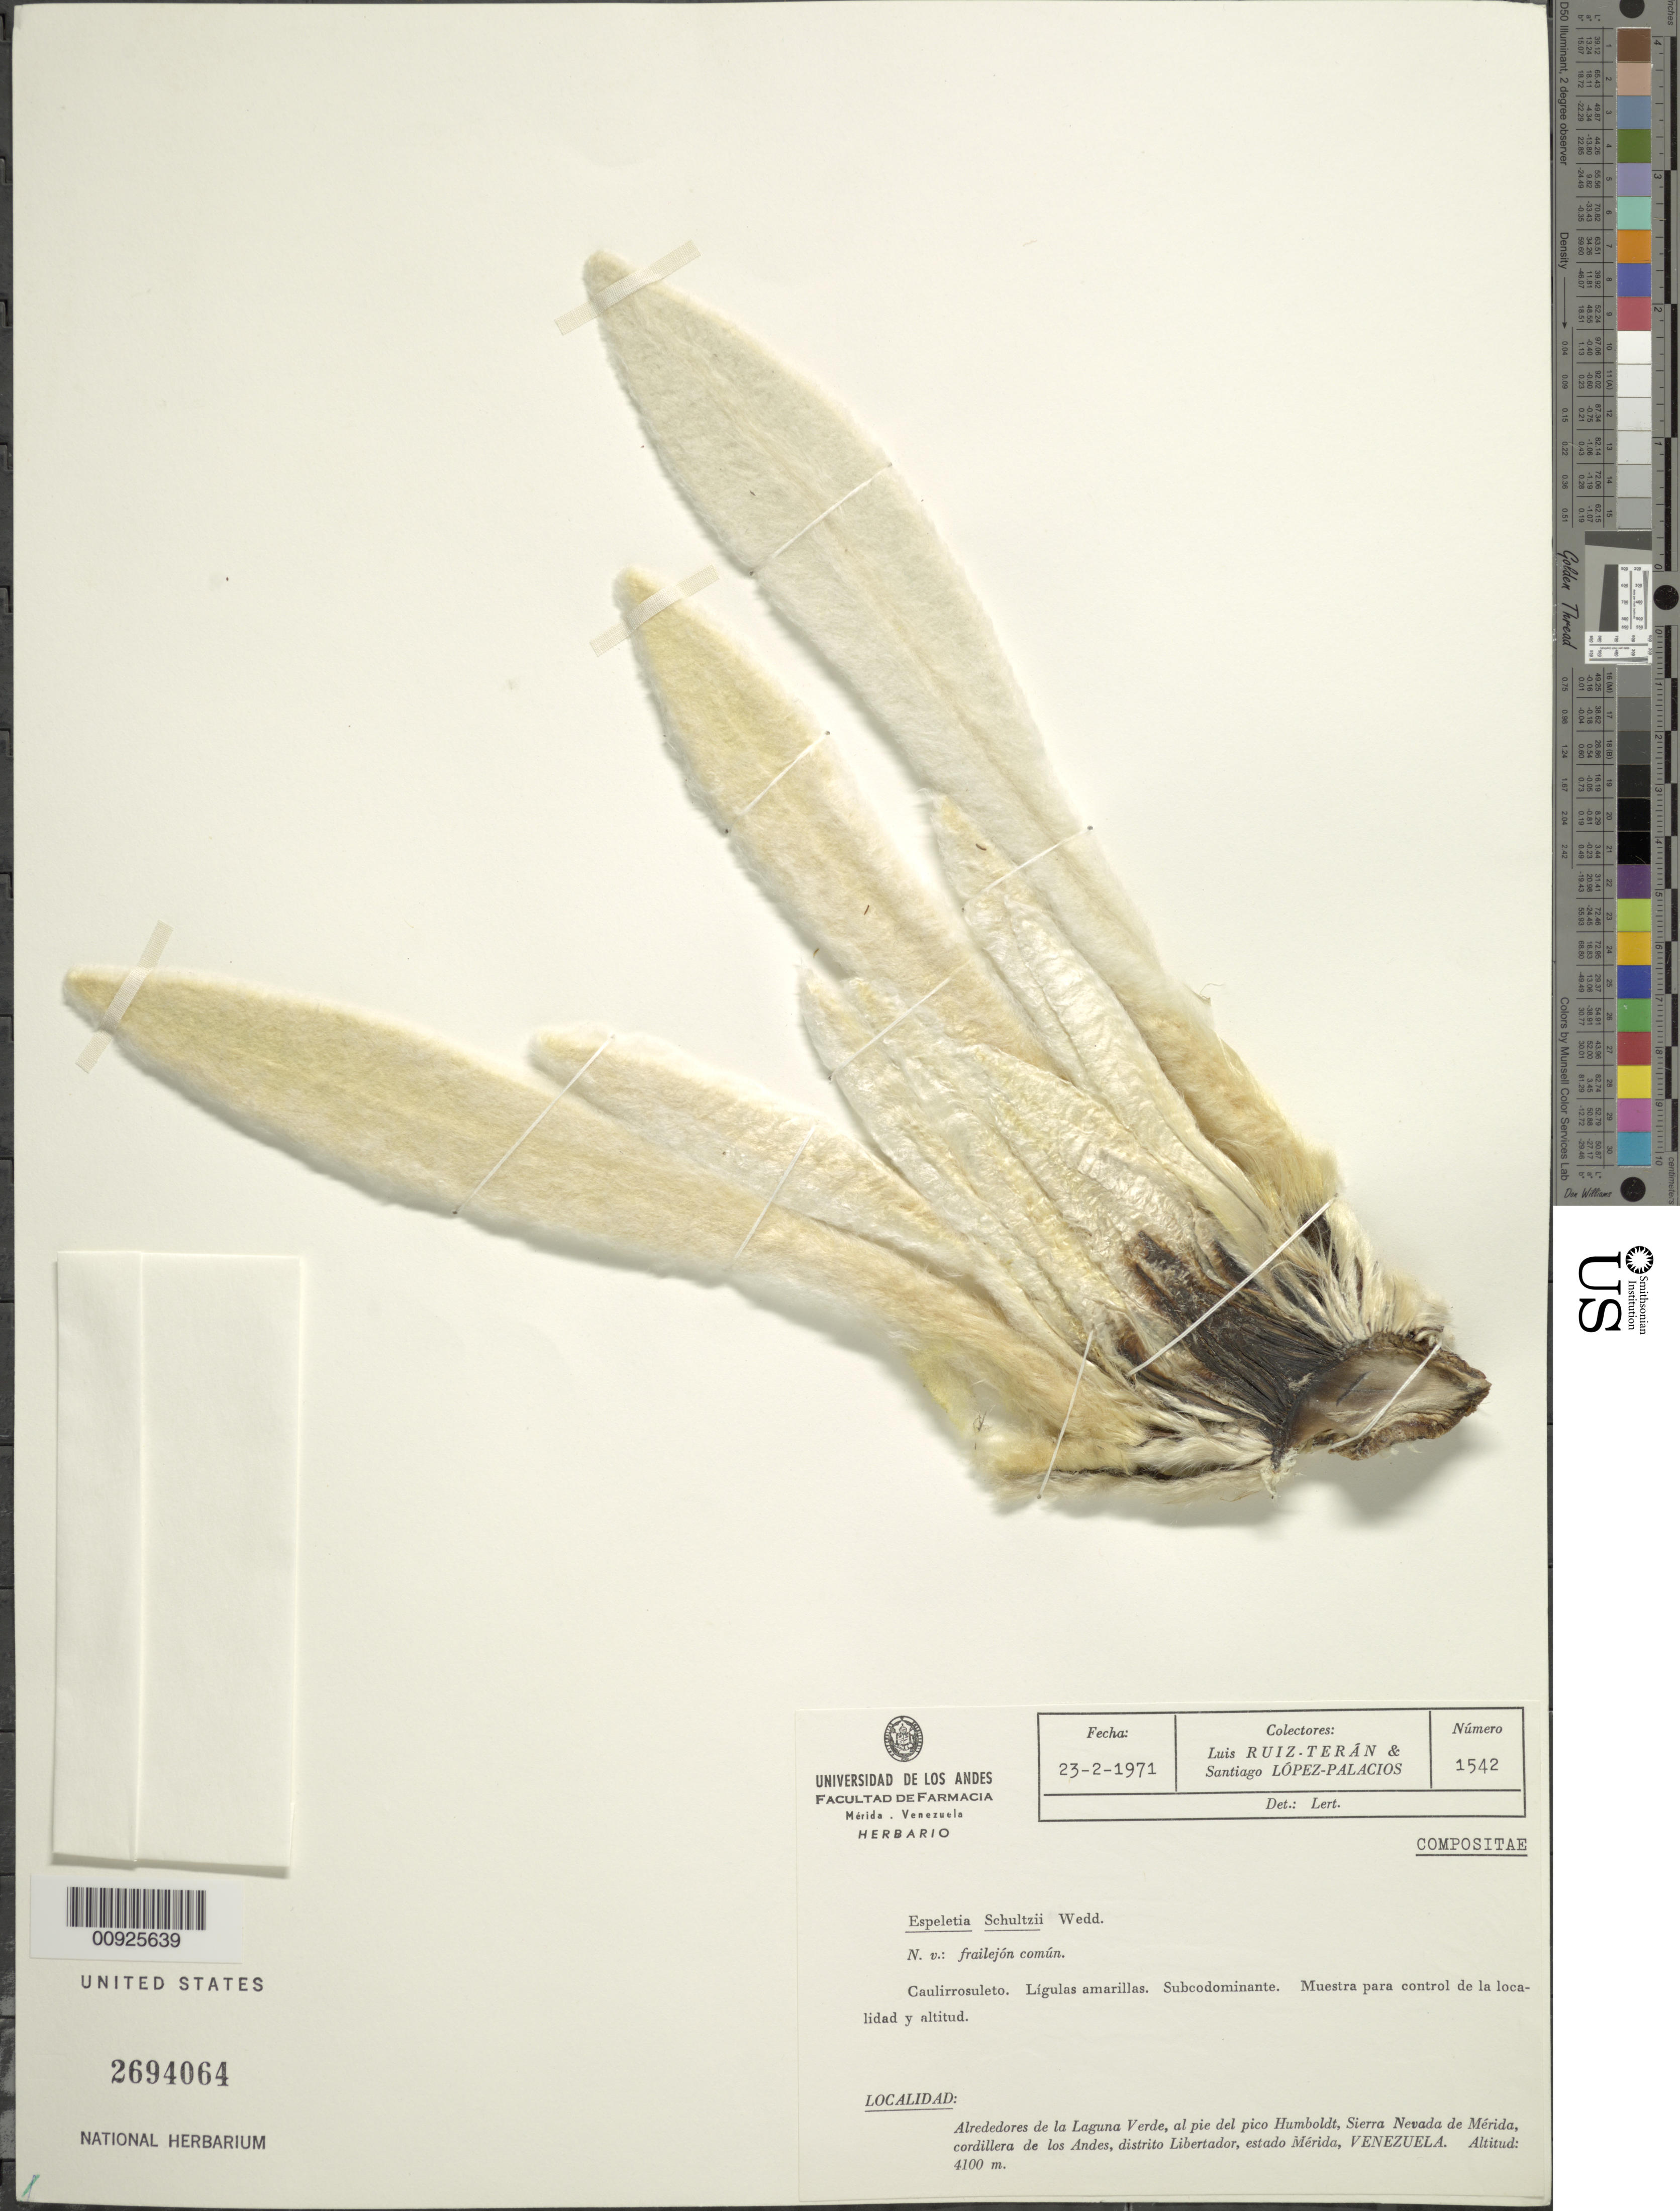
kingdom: Plantae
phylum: Tracheophyta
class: Magnoliopsida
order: Asterales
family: Asteraceae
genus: Espeletia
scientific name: Espeletia schultzii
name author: Wedd.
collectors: L. E. Ruíz-Terán & S. López-Palacios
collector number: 1542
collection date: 1971-02-23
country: Venezuela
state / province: Mérida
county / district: Libertador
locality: Alrededores de la Laguna Verde, al pie del pico Humboldt, Sierra Nevada de Mérida, cordillera de los Andes.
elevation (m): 4100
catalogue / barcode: US 2694064